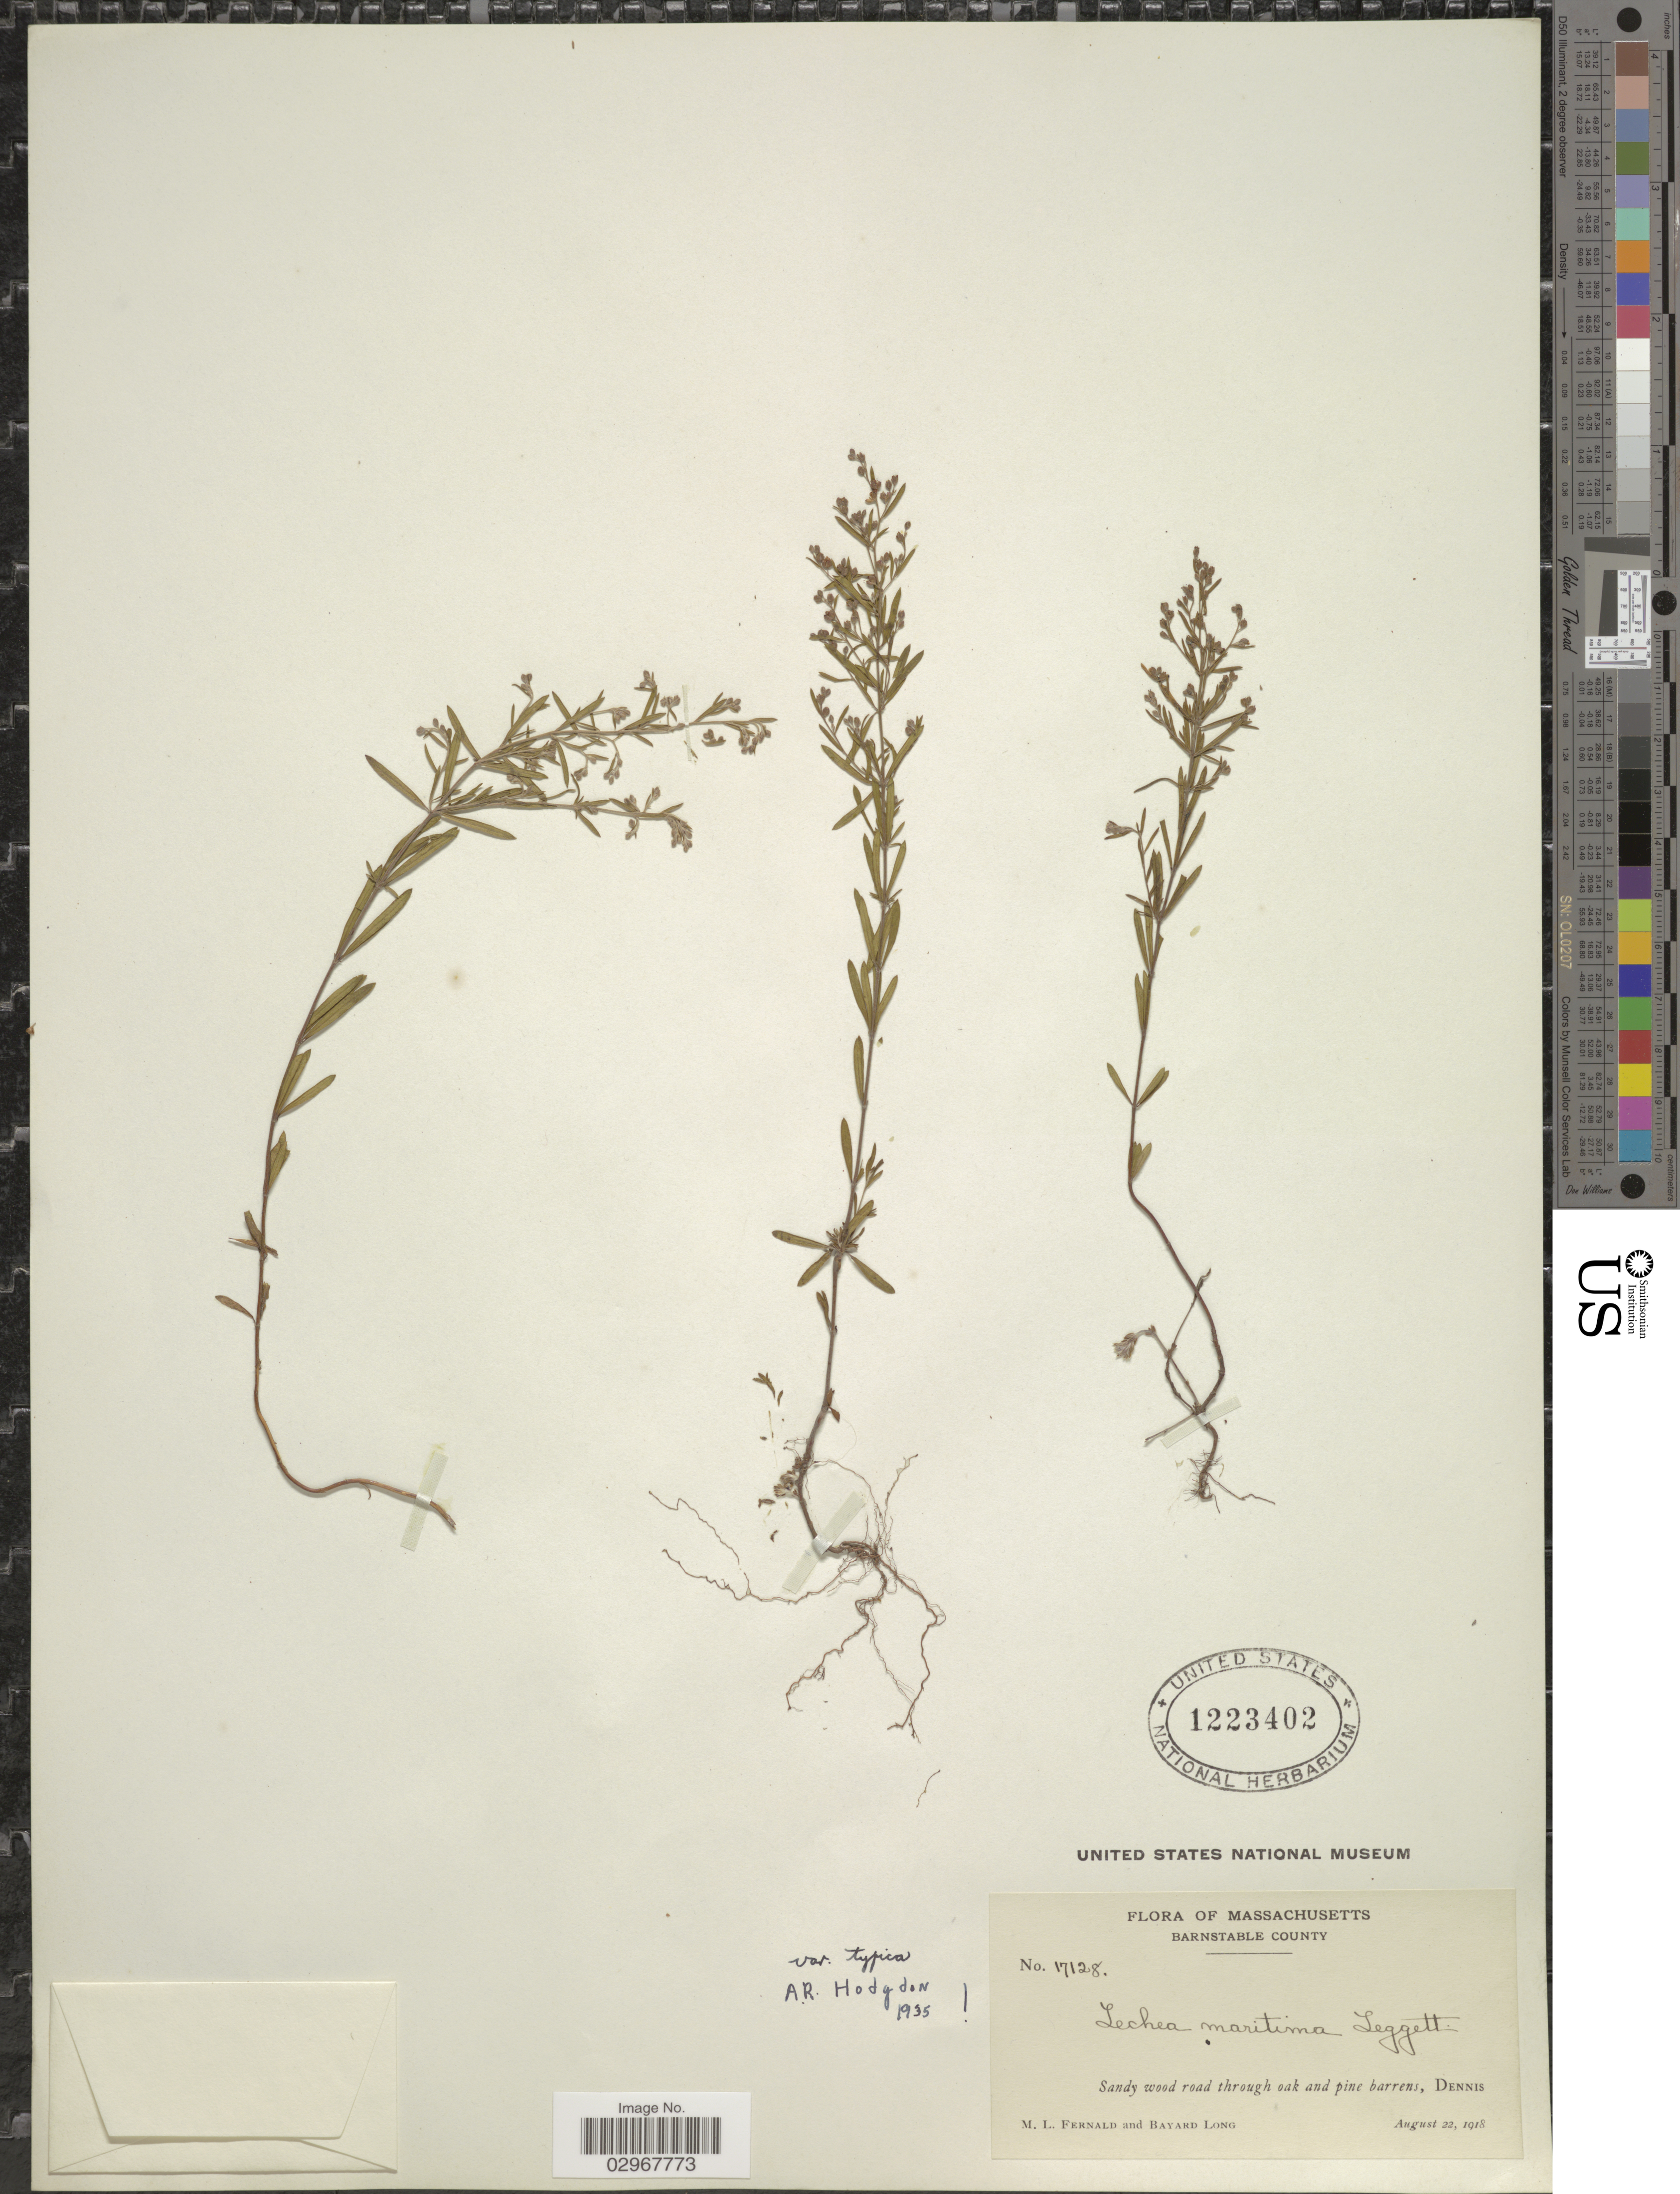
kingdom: Plantae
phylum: Tracheophyta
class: Magnoliopsida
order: Malvales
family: Cistaceae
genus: Lechea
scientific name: Lechea maritima var. typica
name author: Hodgdon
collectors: M. L. Fernald & B. Long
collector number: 17128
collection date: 1918-08-22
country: United States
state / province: Massachusetts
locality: Barnstable County. Dennis.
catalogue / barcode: US 1223402